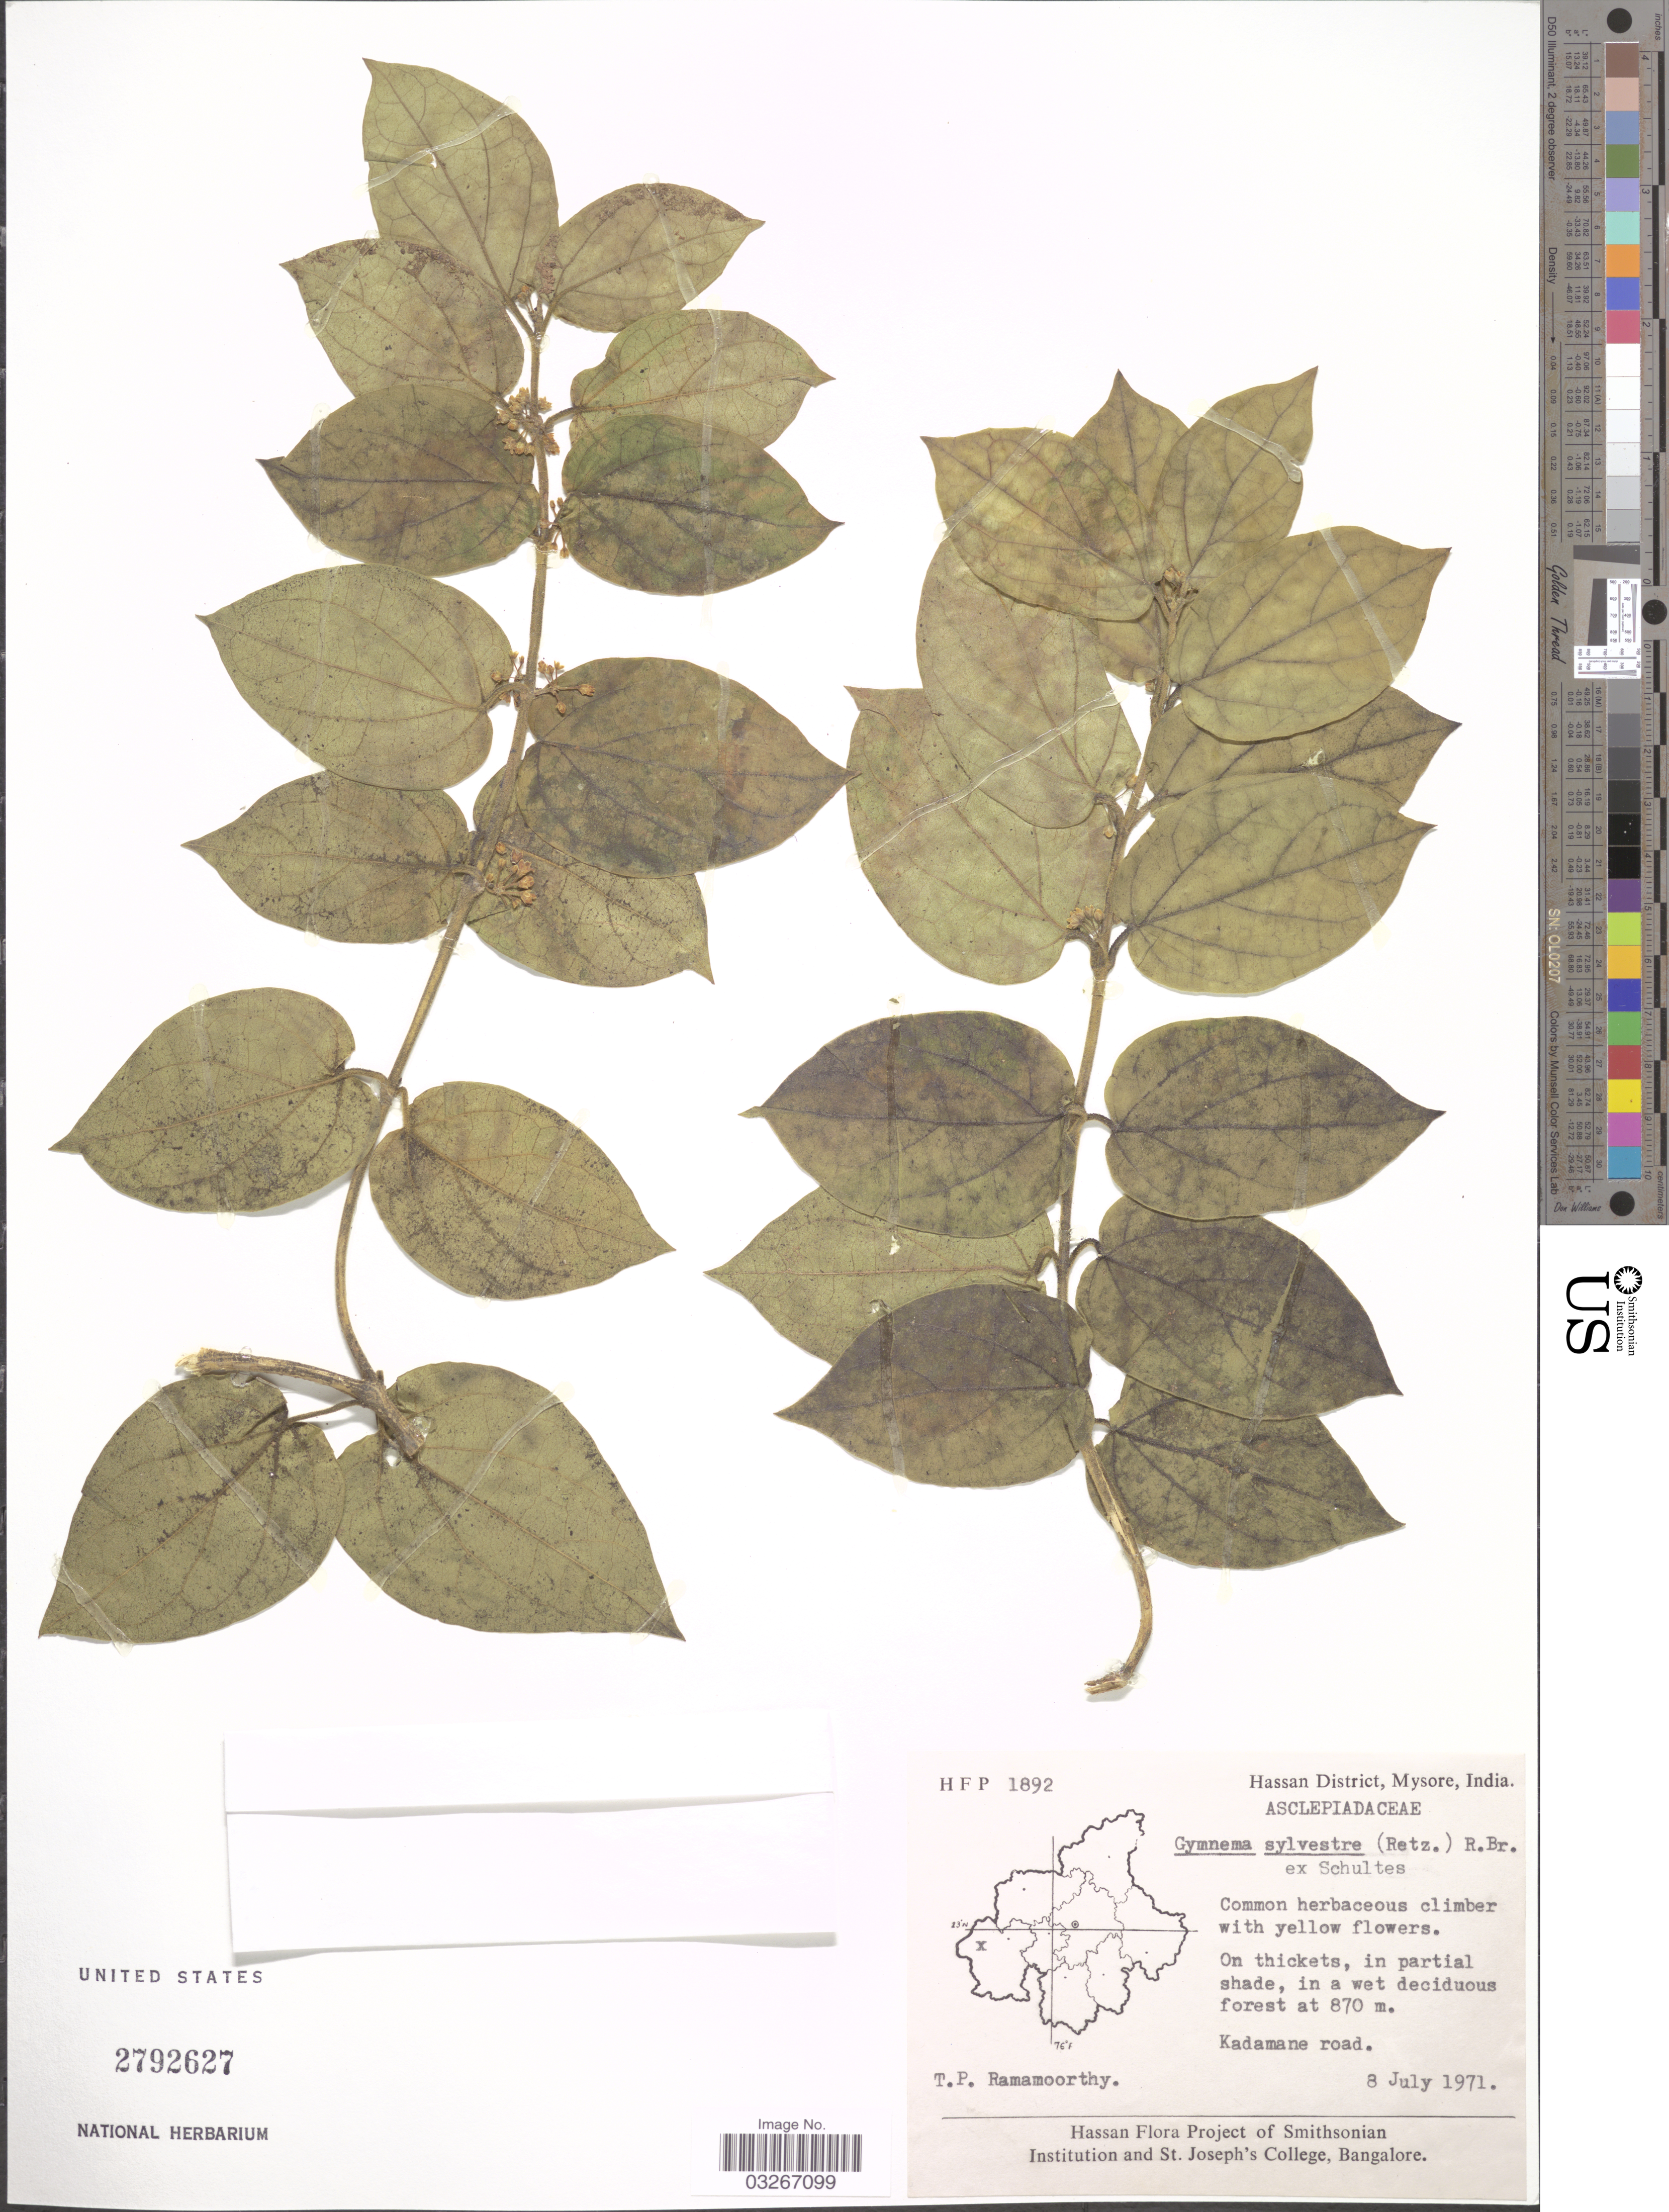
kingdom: Plantae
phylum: Tracheophyta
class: Magnoliopsida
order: Gentianales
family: Apocynaceae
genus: Gymnema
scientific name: Gymnema sylvestre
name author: (Retz.) R. Br. ex Schult. in Roem. & Schult.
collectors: T. P. Ramamoorthy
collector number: HFP1892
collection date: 1971-07-08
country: India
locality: Hassan District, Mysore. Kadamane road.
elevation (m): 870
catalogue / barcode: US 2792627